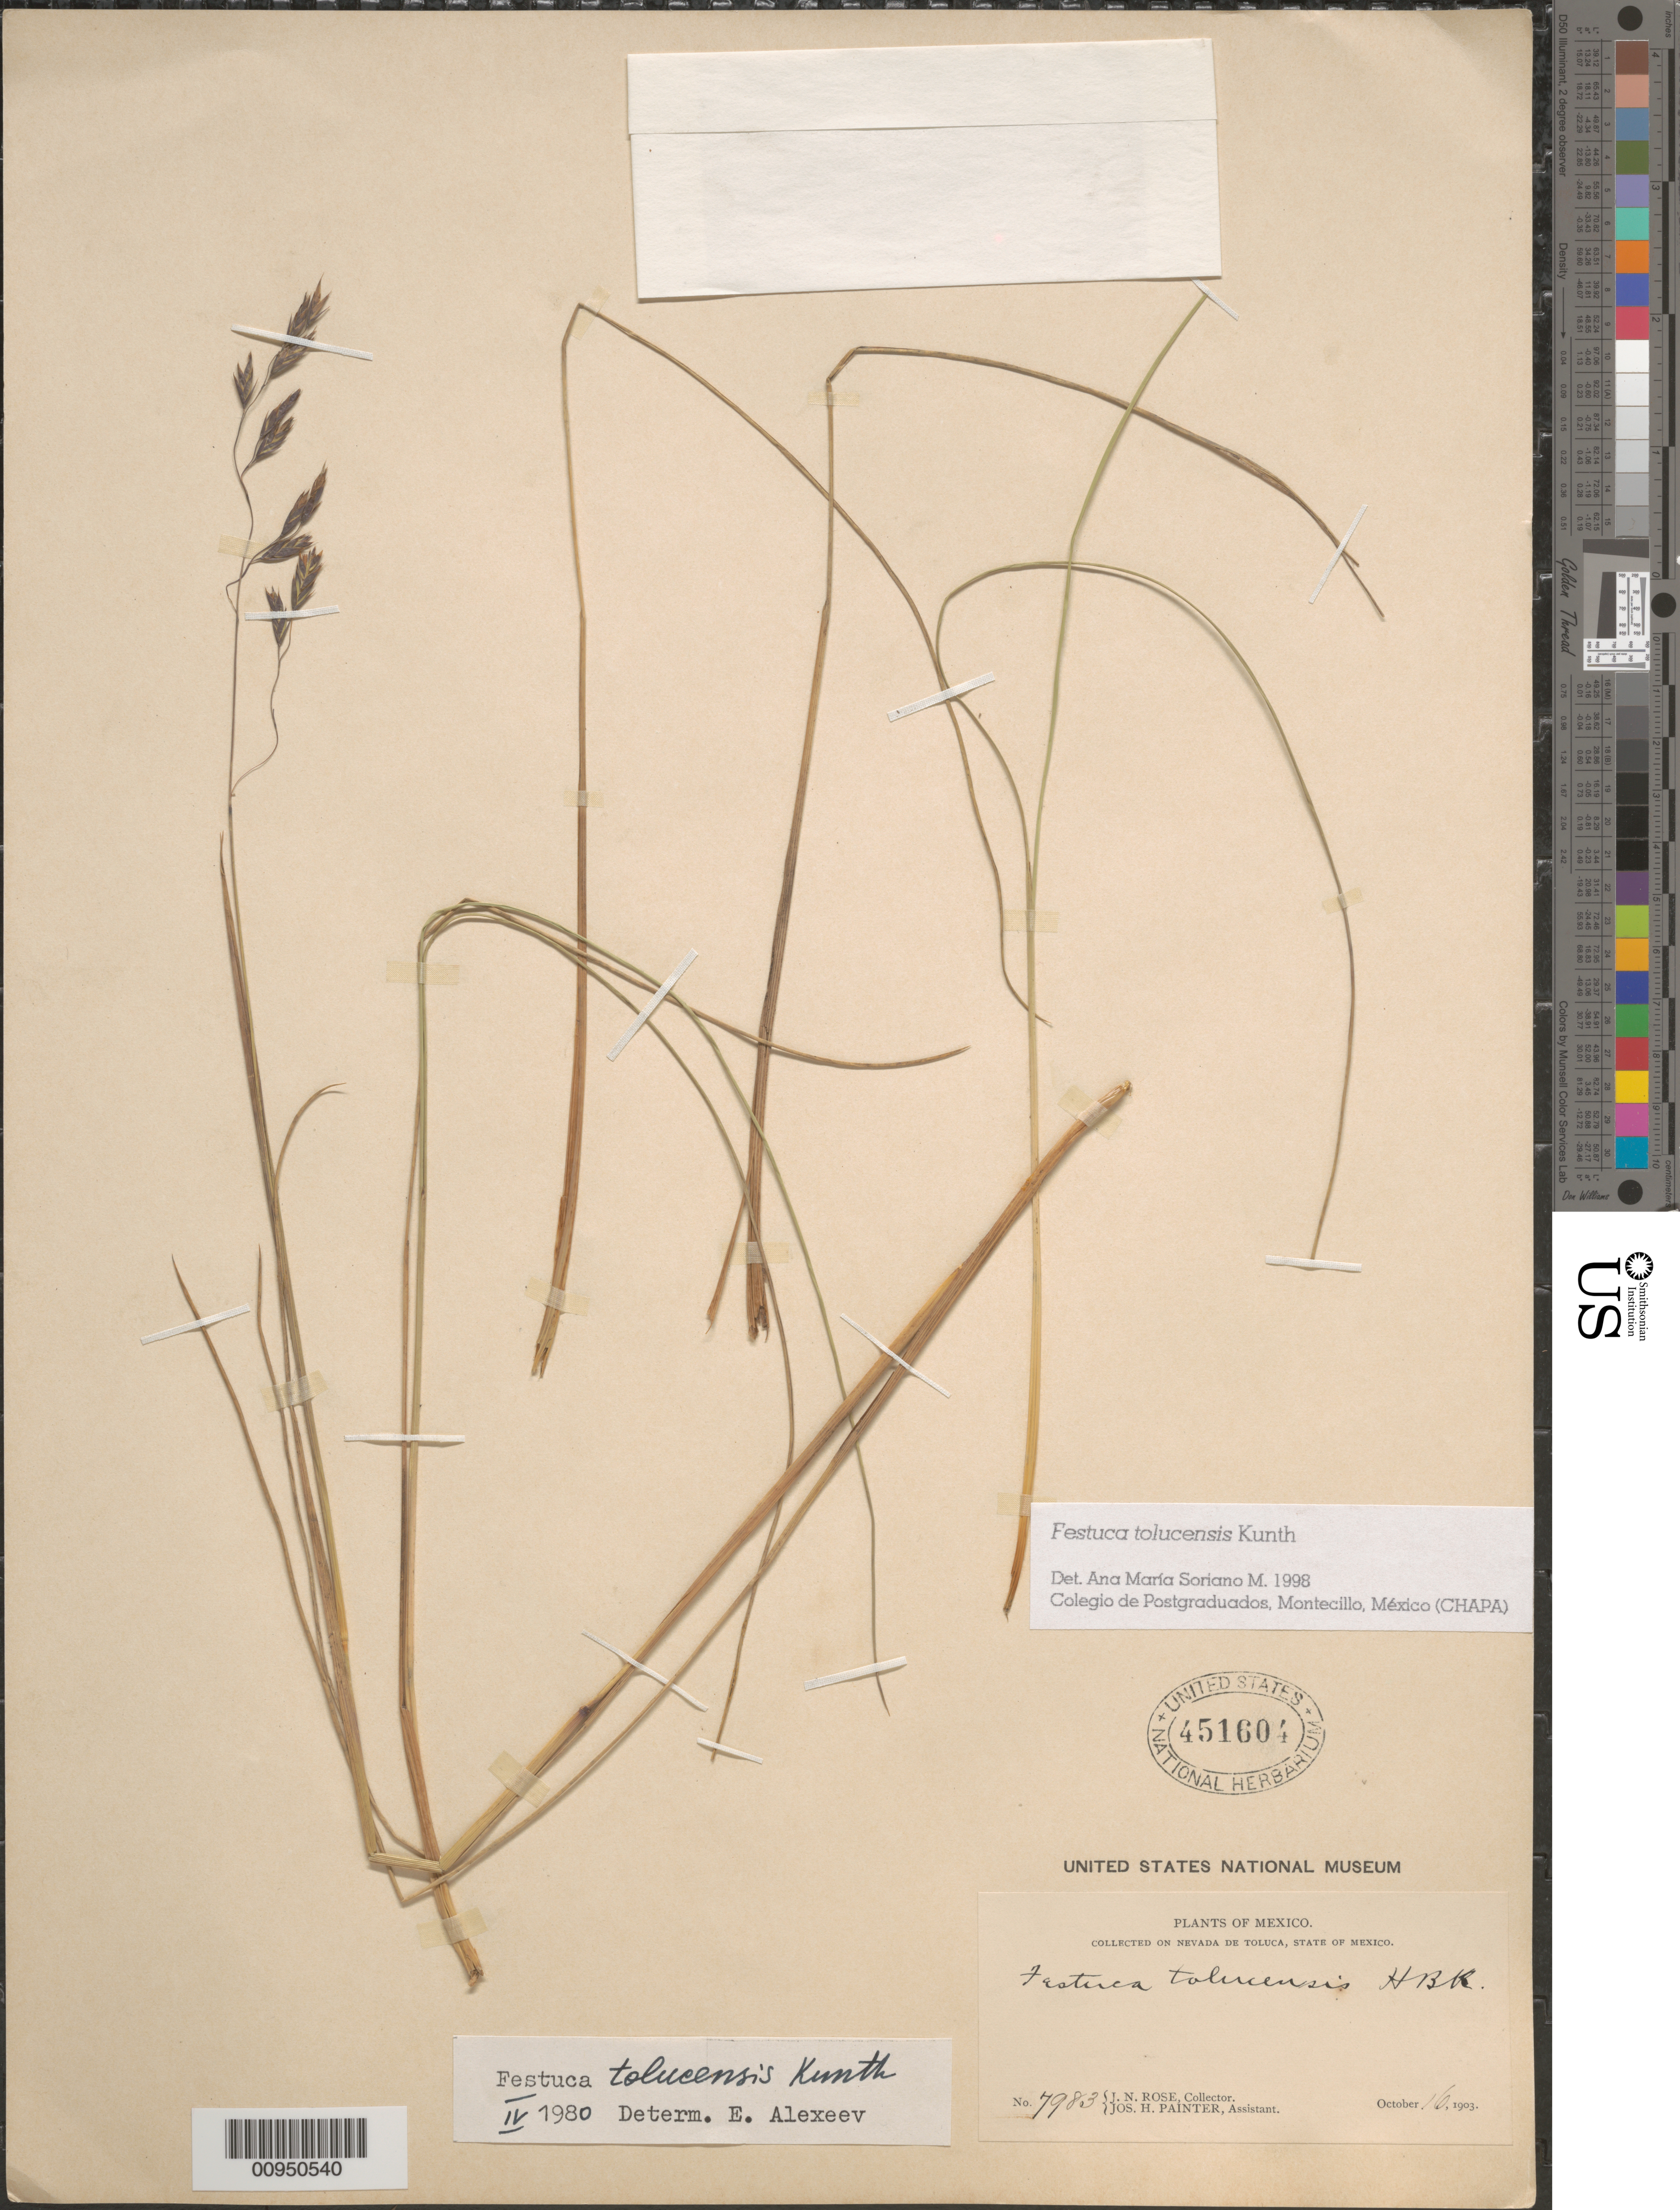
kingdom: Plantae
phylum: Tracheophyta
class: Liliopsida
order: Poales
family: Poaceae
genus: Festuca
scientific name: Festuca tolucensis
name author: Kunth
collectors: J. N. Rose & J. H. Painter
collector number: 7983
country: Mexico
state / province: México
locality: Nevada de Toluca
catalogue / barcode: US 451604